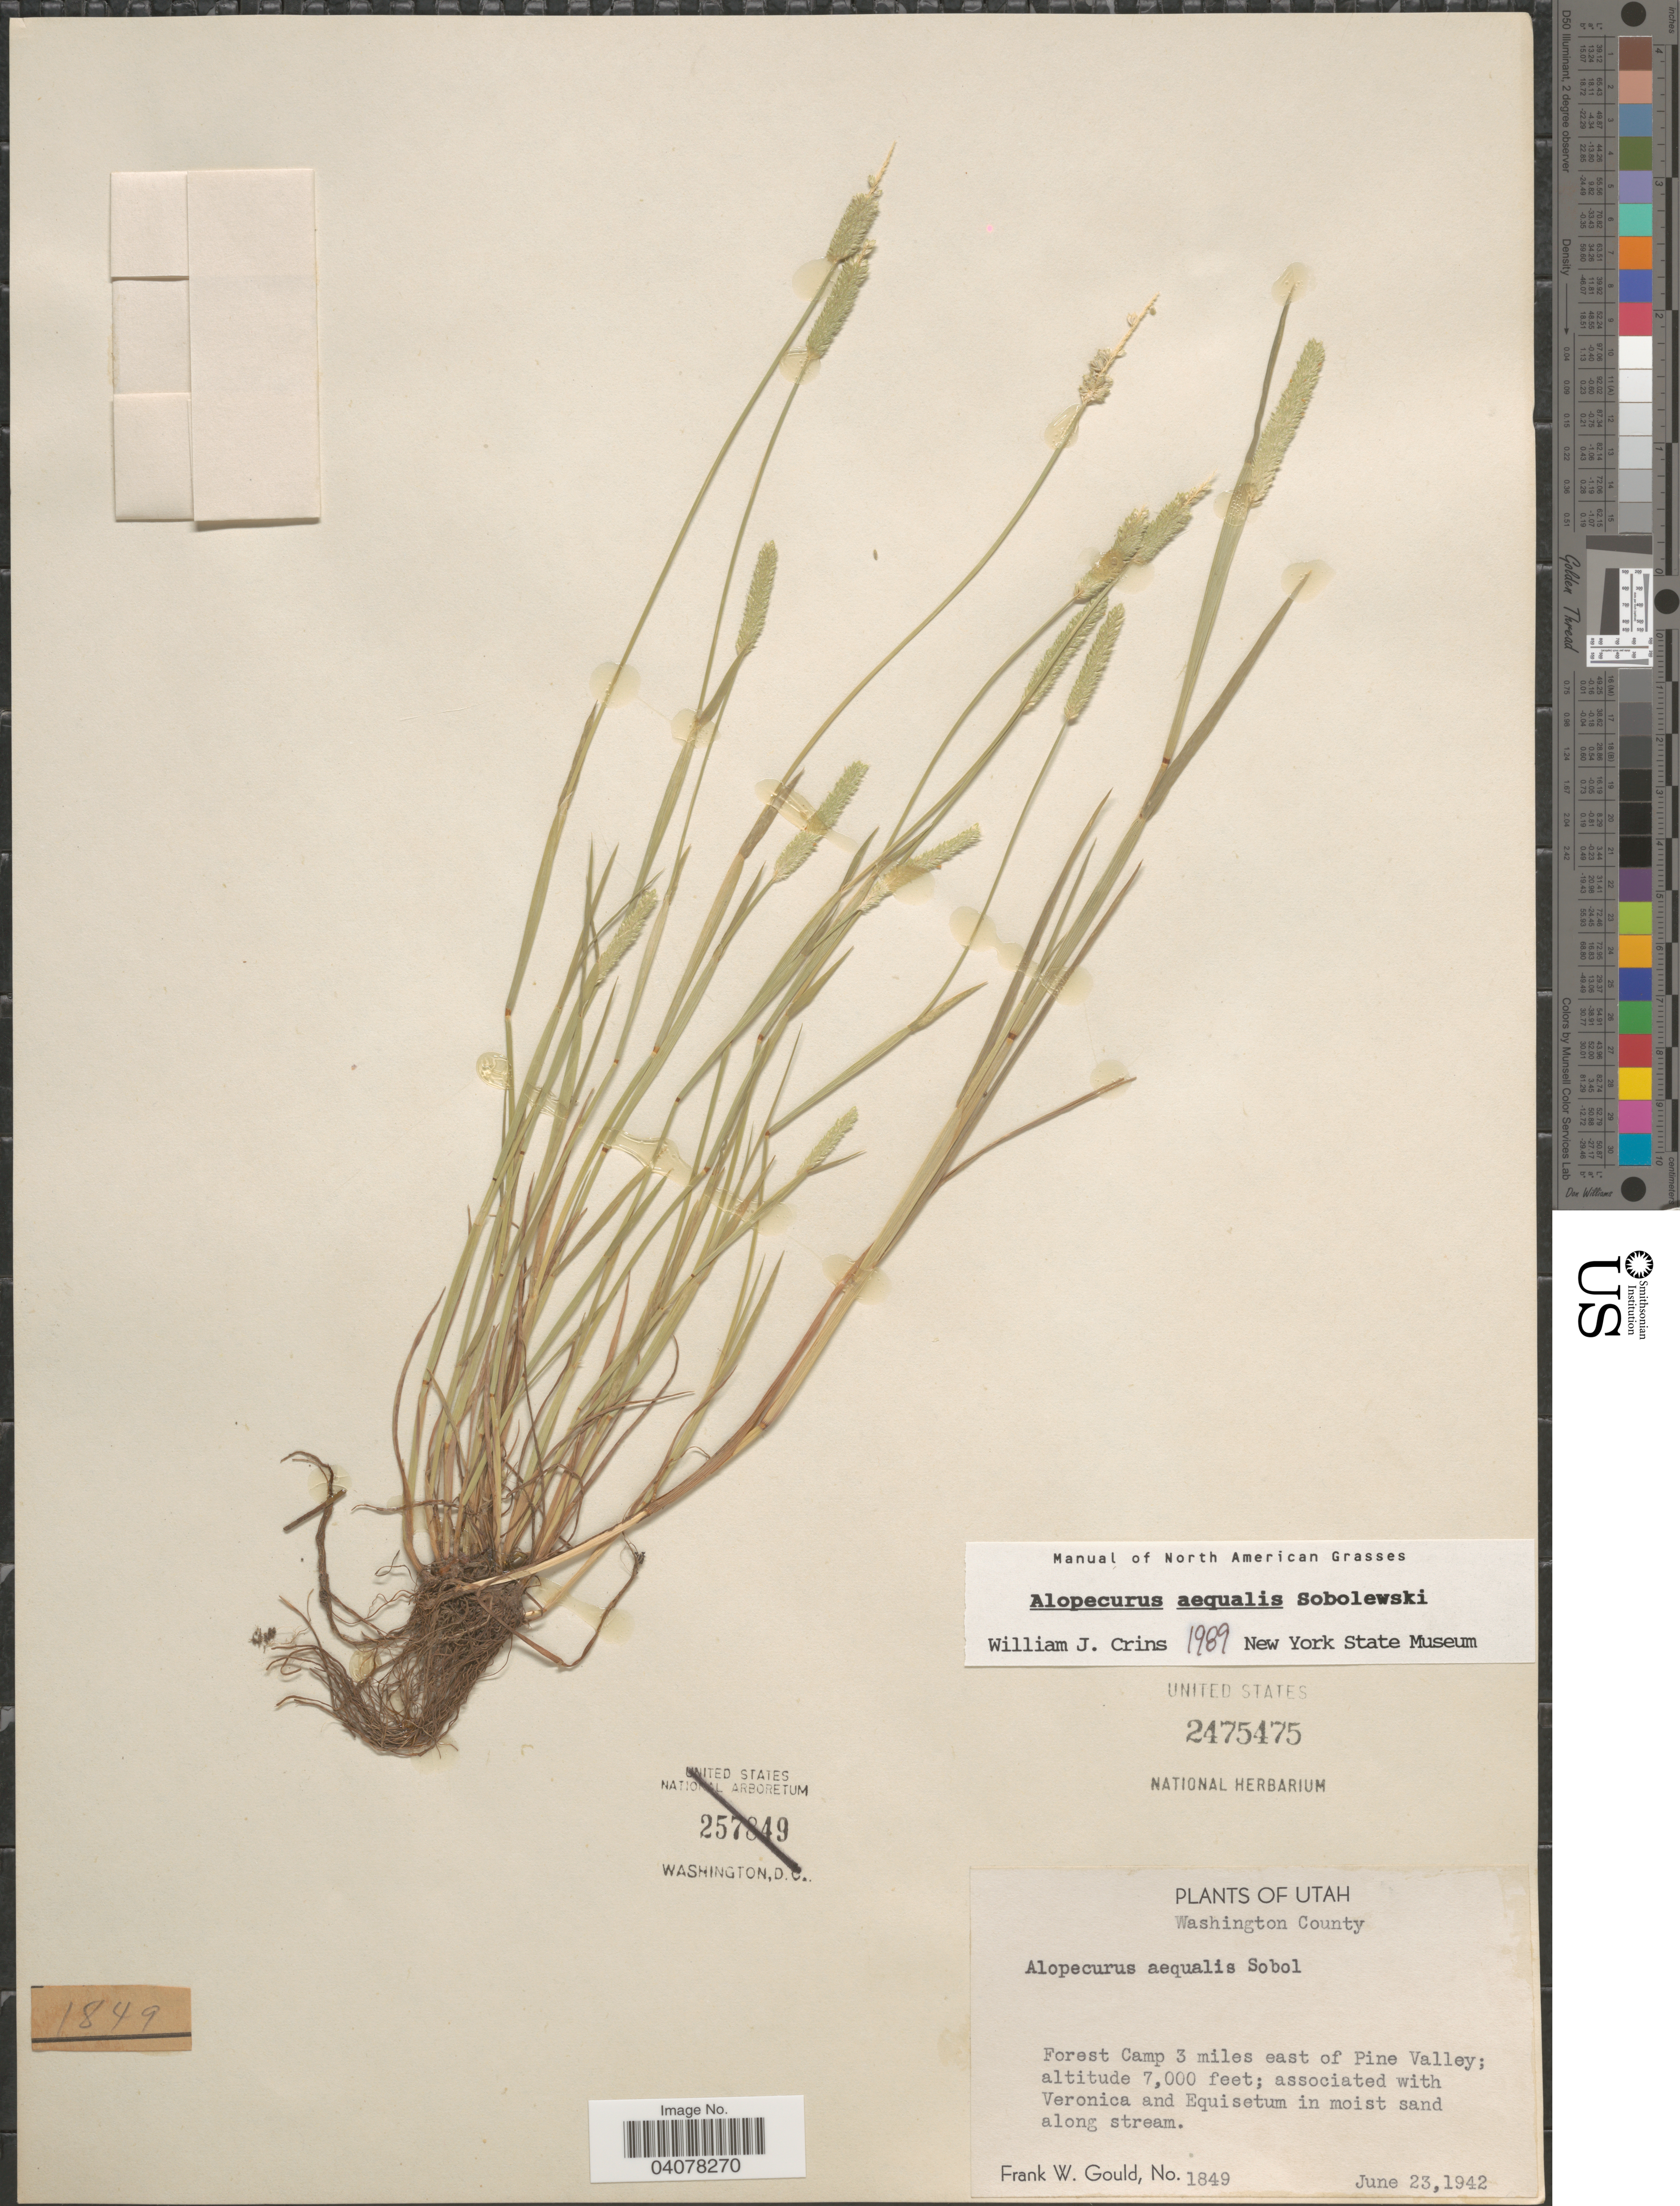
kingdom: Plantae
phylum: Tracheophyta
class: Liliopsida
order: Poales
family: Poaceae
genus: Alopecurus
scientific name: Alopecurus aequalis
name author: Sobol.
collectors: F. W. Gould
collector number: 1849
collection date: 1942-06-23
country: United States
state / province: Utah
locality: Washington County. Forest Camp 3 miles east of Pine Valley.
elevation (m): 2134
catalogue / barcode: US 2475475